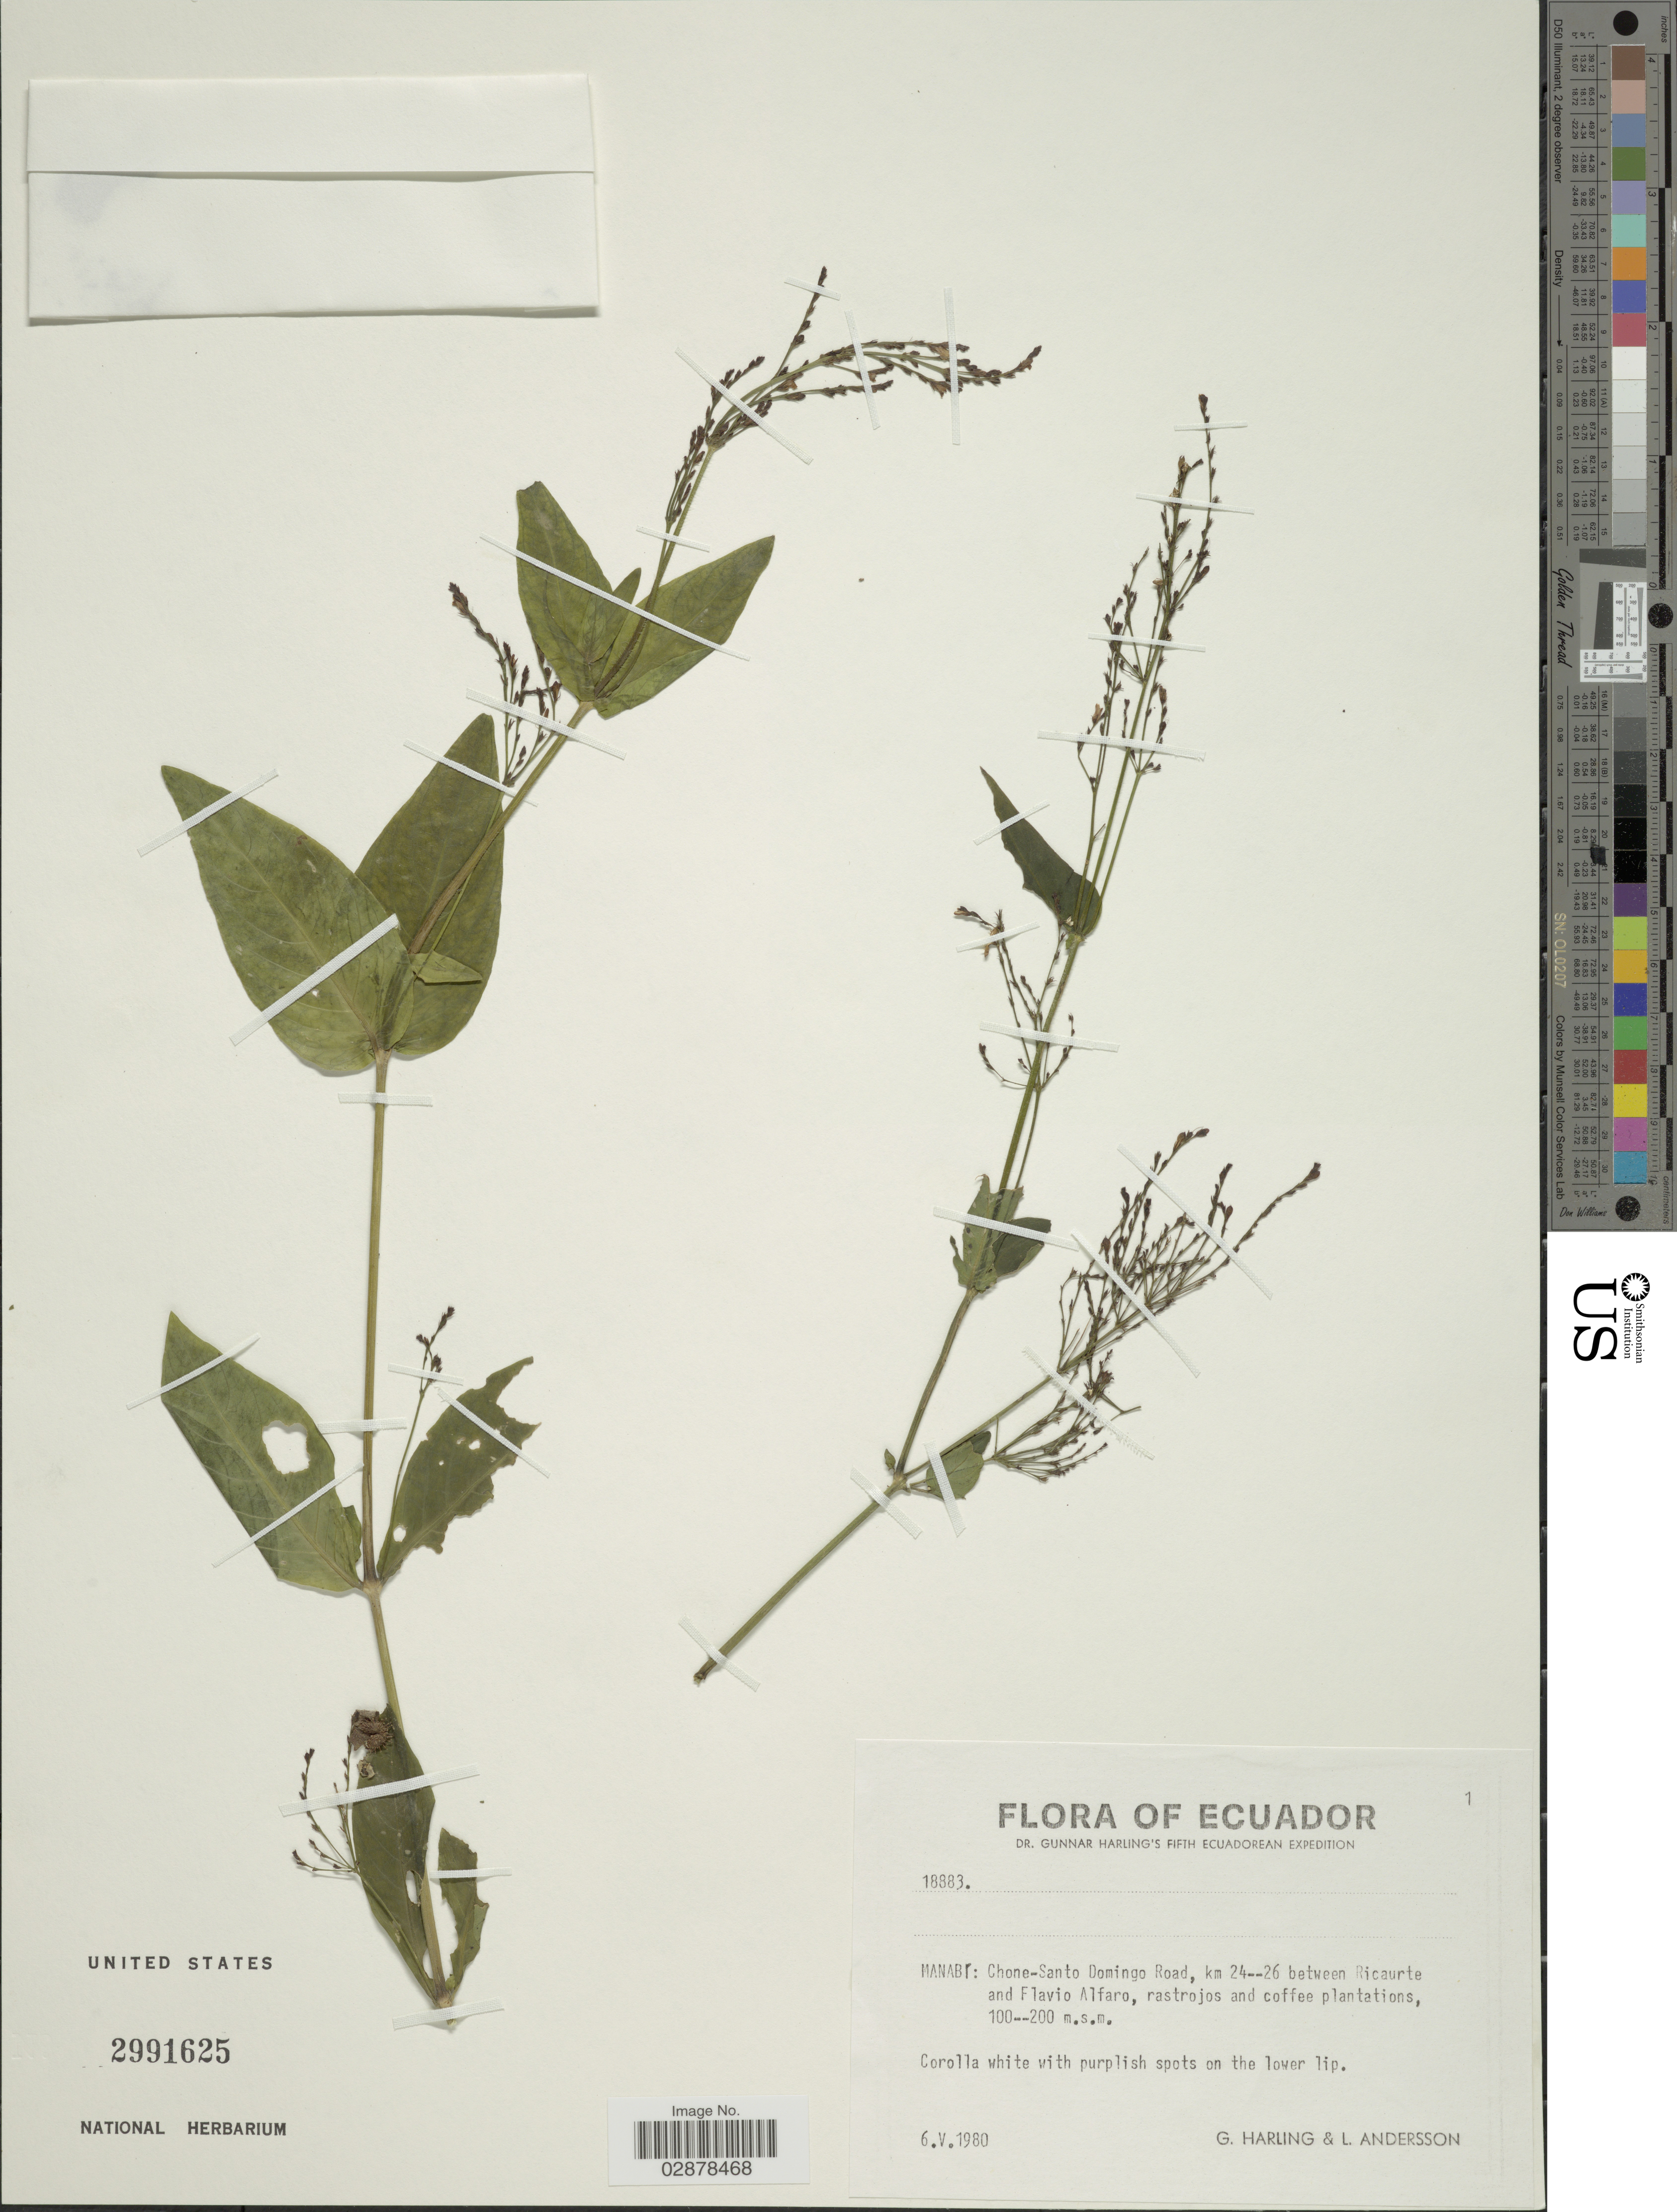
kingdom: Plantae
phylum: Tracheophyta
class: Magnoliopsida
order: Lamiales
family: Acanthaceae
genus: Justicia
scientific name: Justicia comata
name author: (L.) Lam.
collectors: G. Harling & L. Andersson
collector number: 18883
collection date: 1980-05-06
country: Ecuador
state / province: Manabí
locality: Chone-Santo Domingo Road, km 24--26 between Ricaurte and Flavio Alfaro, rastrojos and coffee plantations.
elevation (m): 100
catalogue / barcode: US 2991625